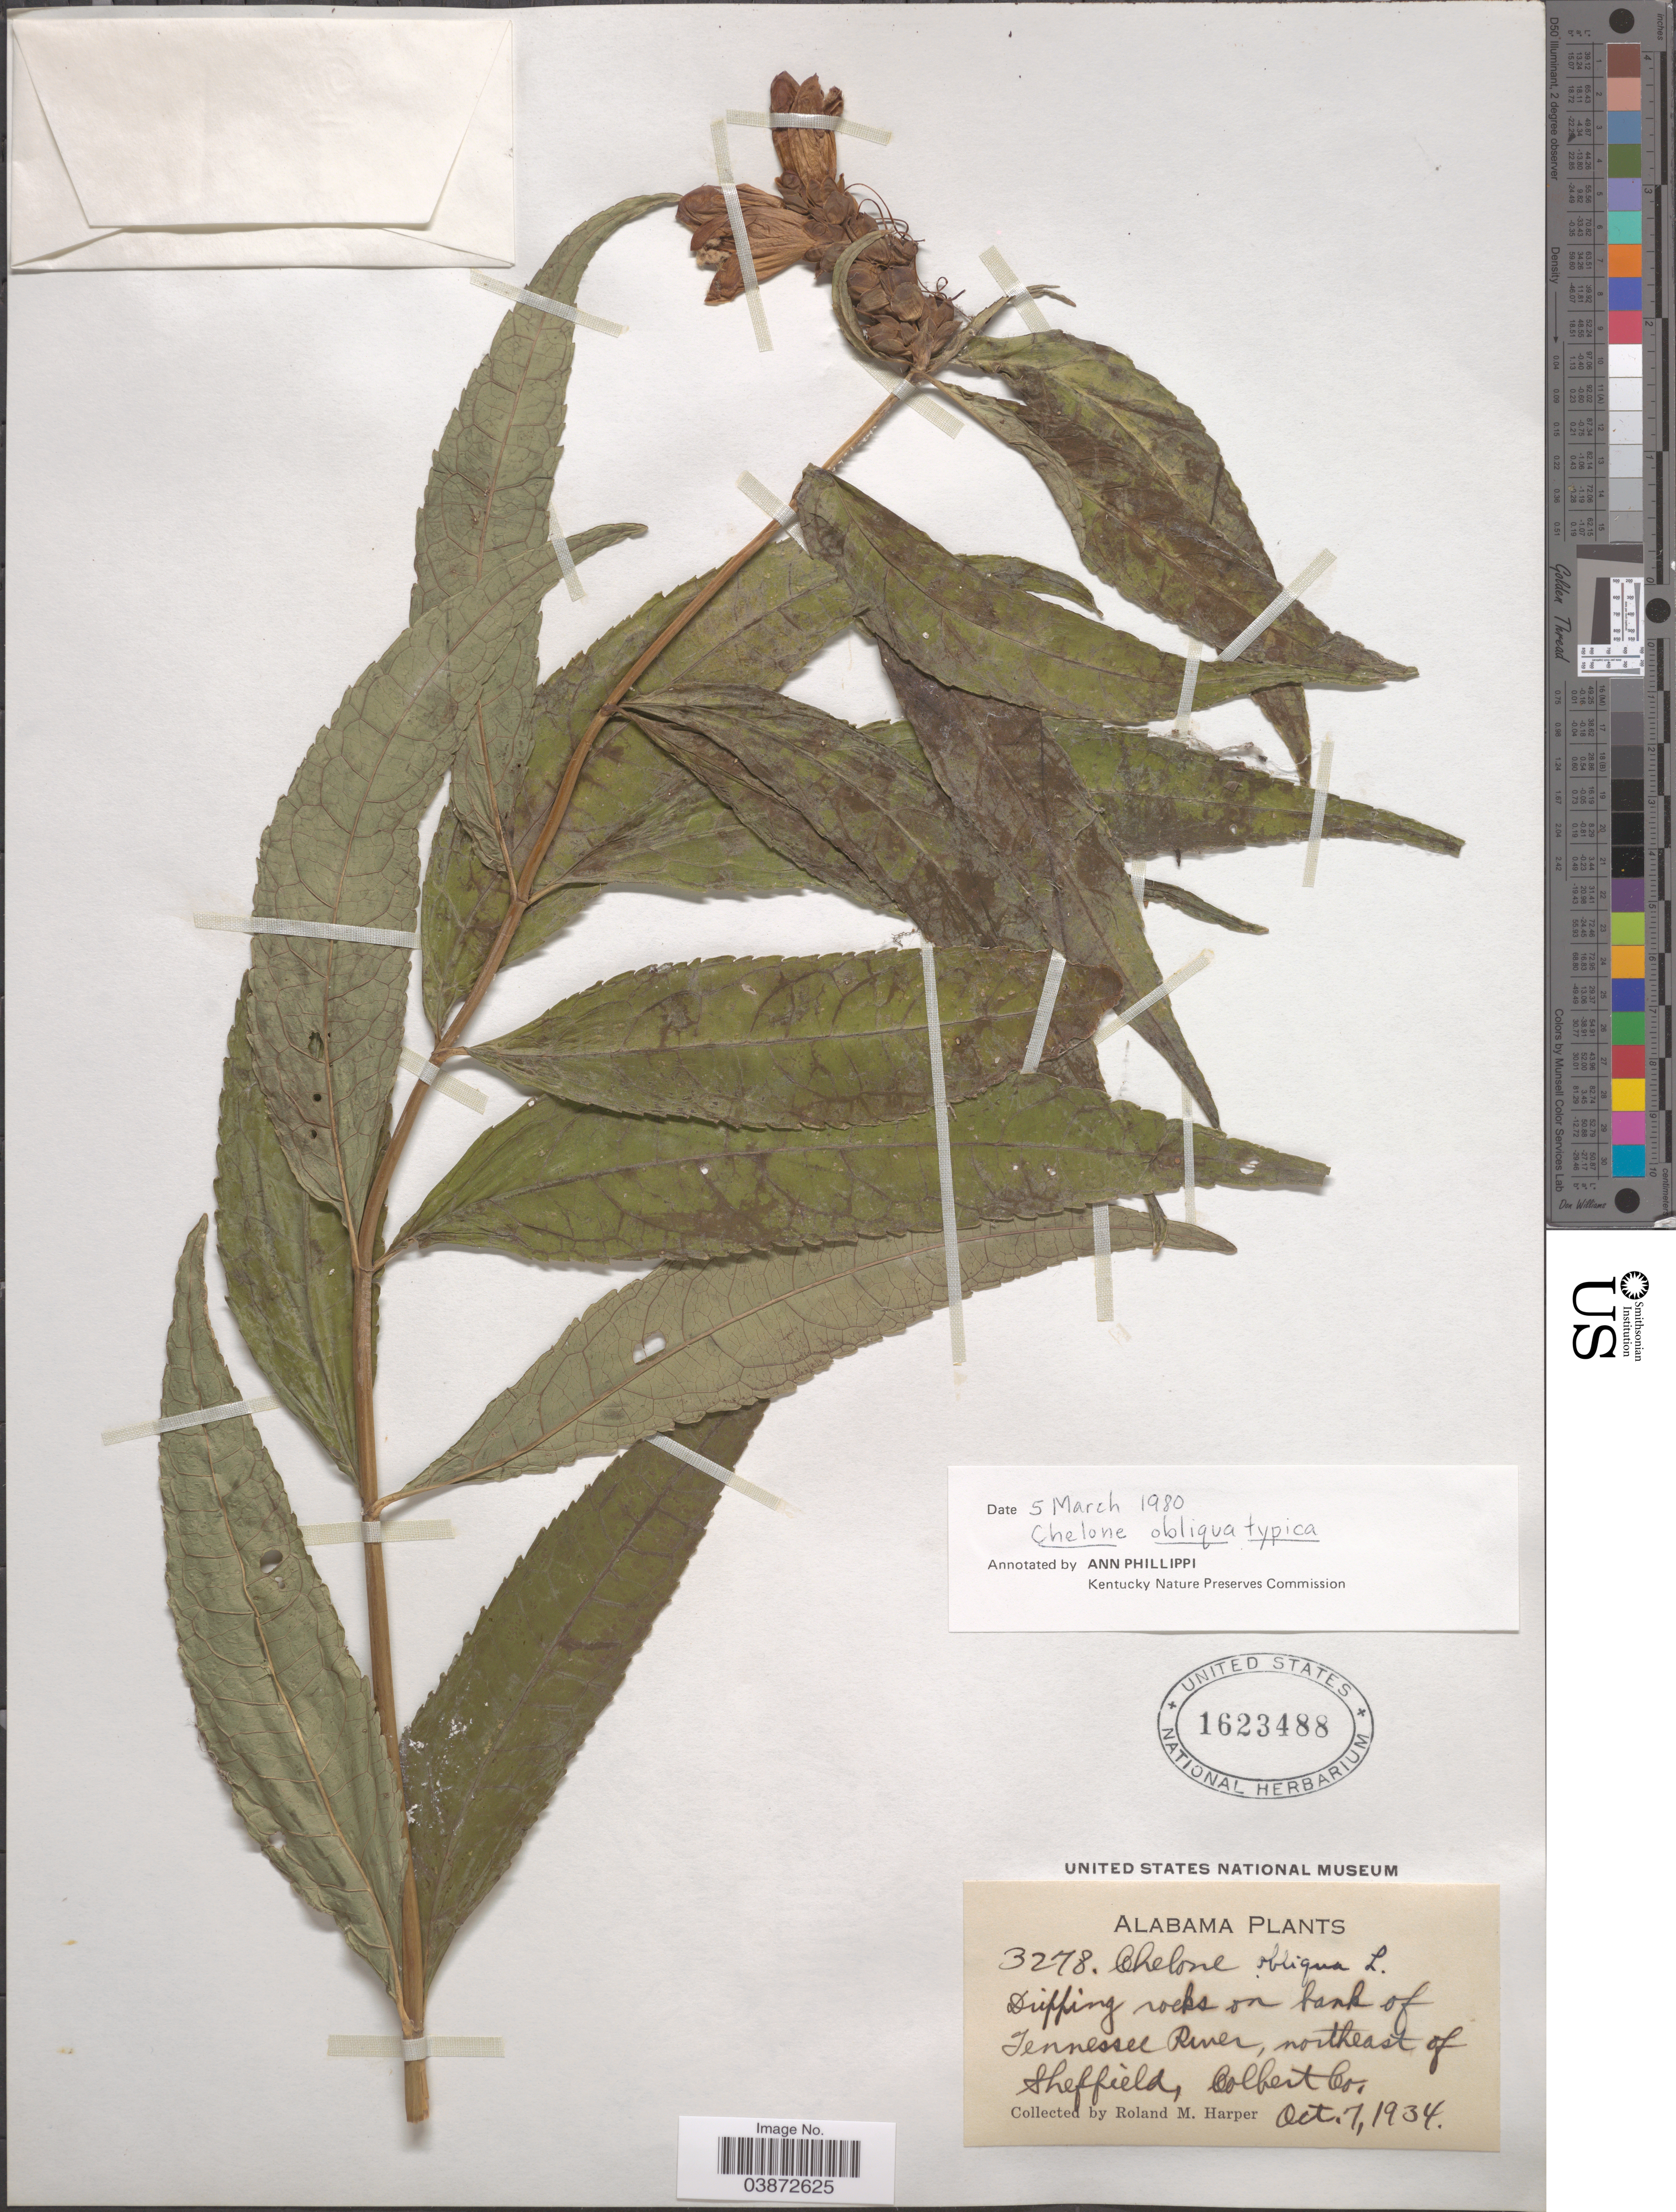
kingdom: Plantae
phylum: Tracheophyta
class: Magnoliopsida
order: Lamiales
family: Plantaginaceae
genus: Chelone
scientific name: Chelone obliqua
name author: L.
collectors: R. M. Harper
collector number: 3278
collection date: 1934-10-07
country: United States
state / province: Alabama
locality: Dipping rocks on bank of Tennessee River, northeast of Sheffield, Colbert Co.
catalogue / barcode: US 1623488